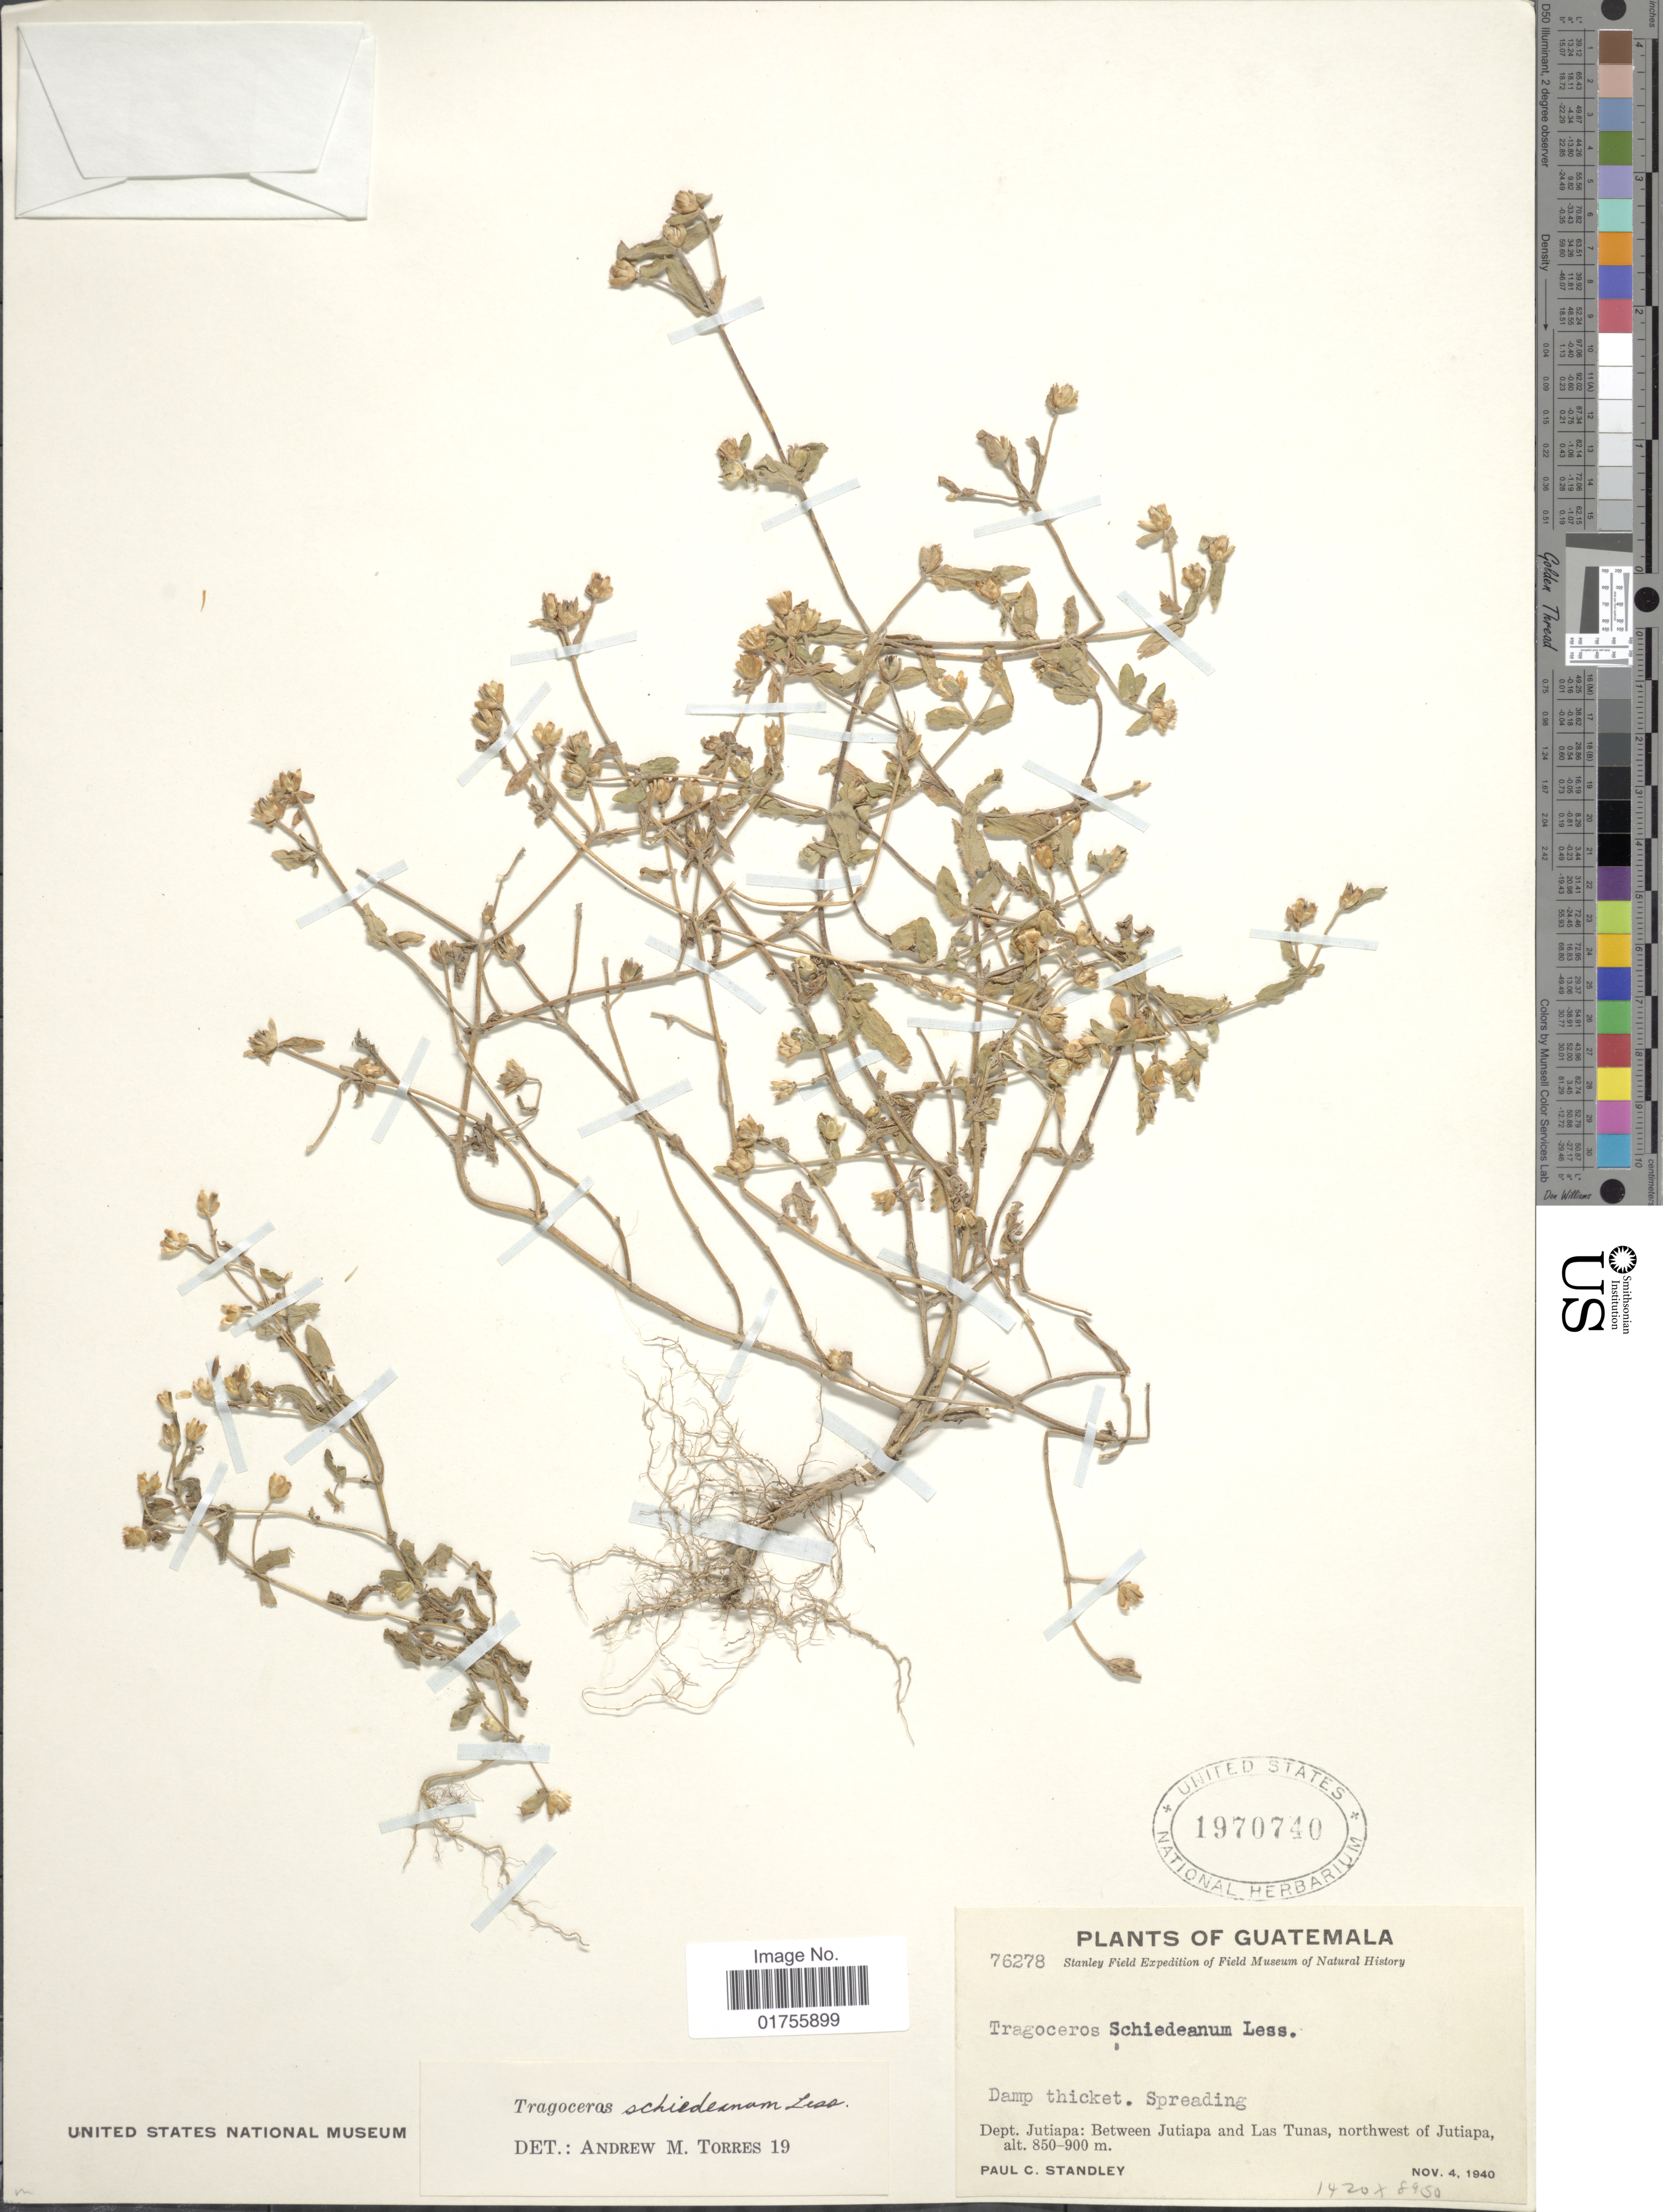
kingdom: Plantae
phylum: Tracheophyta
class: Magnoliopsida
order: Asterales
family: Asteraceae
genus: Tragoceros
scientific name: Tragoceros schiedeanum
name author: Less.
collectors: P. C. Standley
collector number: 76278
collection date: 1940-11-04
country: Guatemala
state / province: Jutiapa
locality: Dept. Jutiapa: Between Jutiapa and Las Tunas, northwest of Jutiapa [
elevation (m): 850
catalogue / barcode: US 1970740